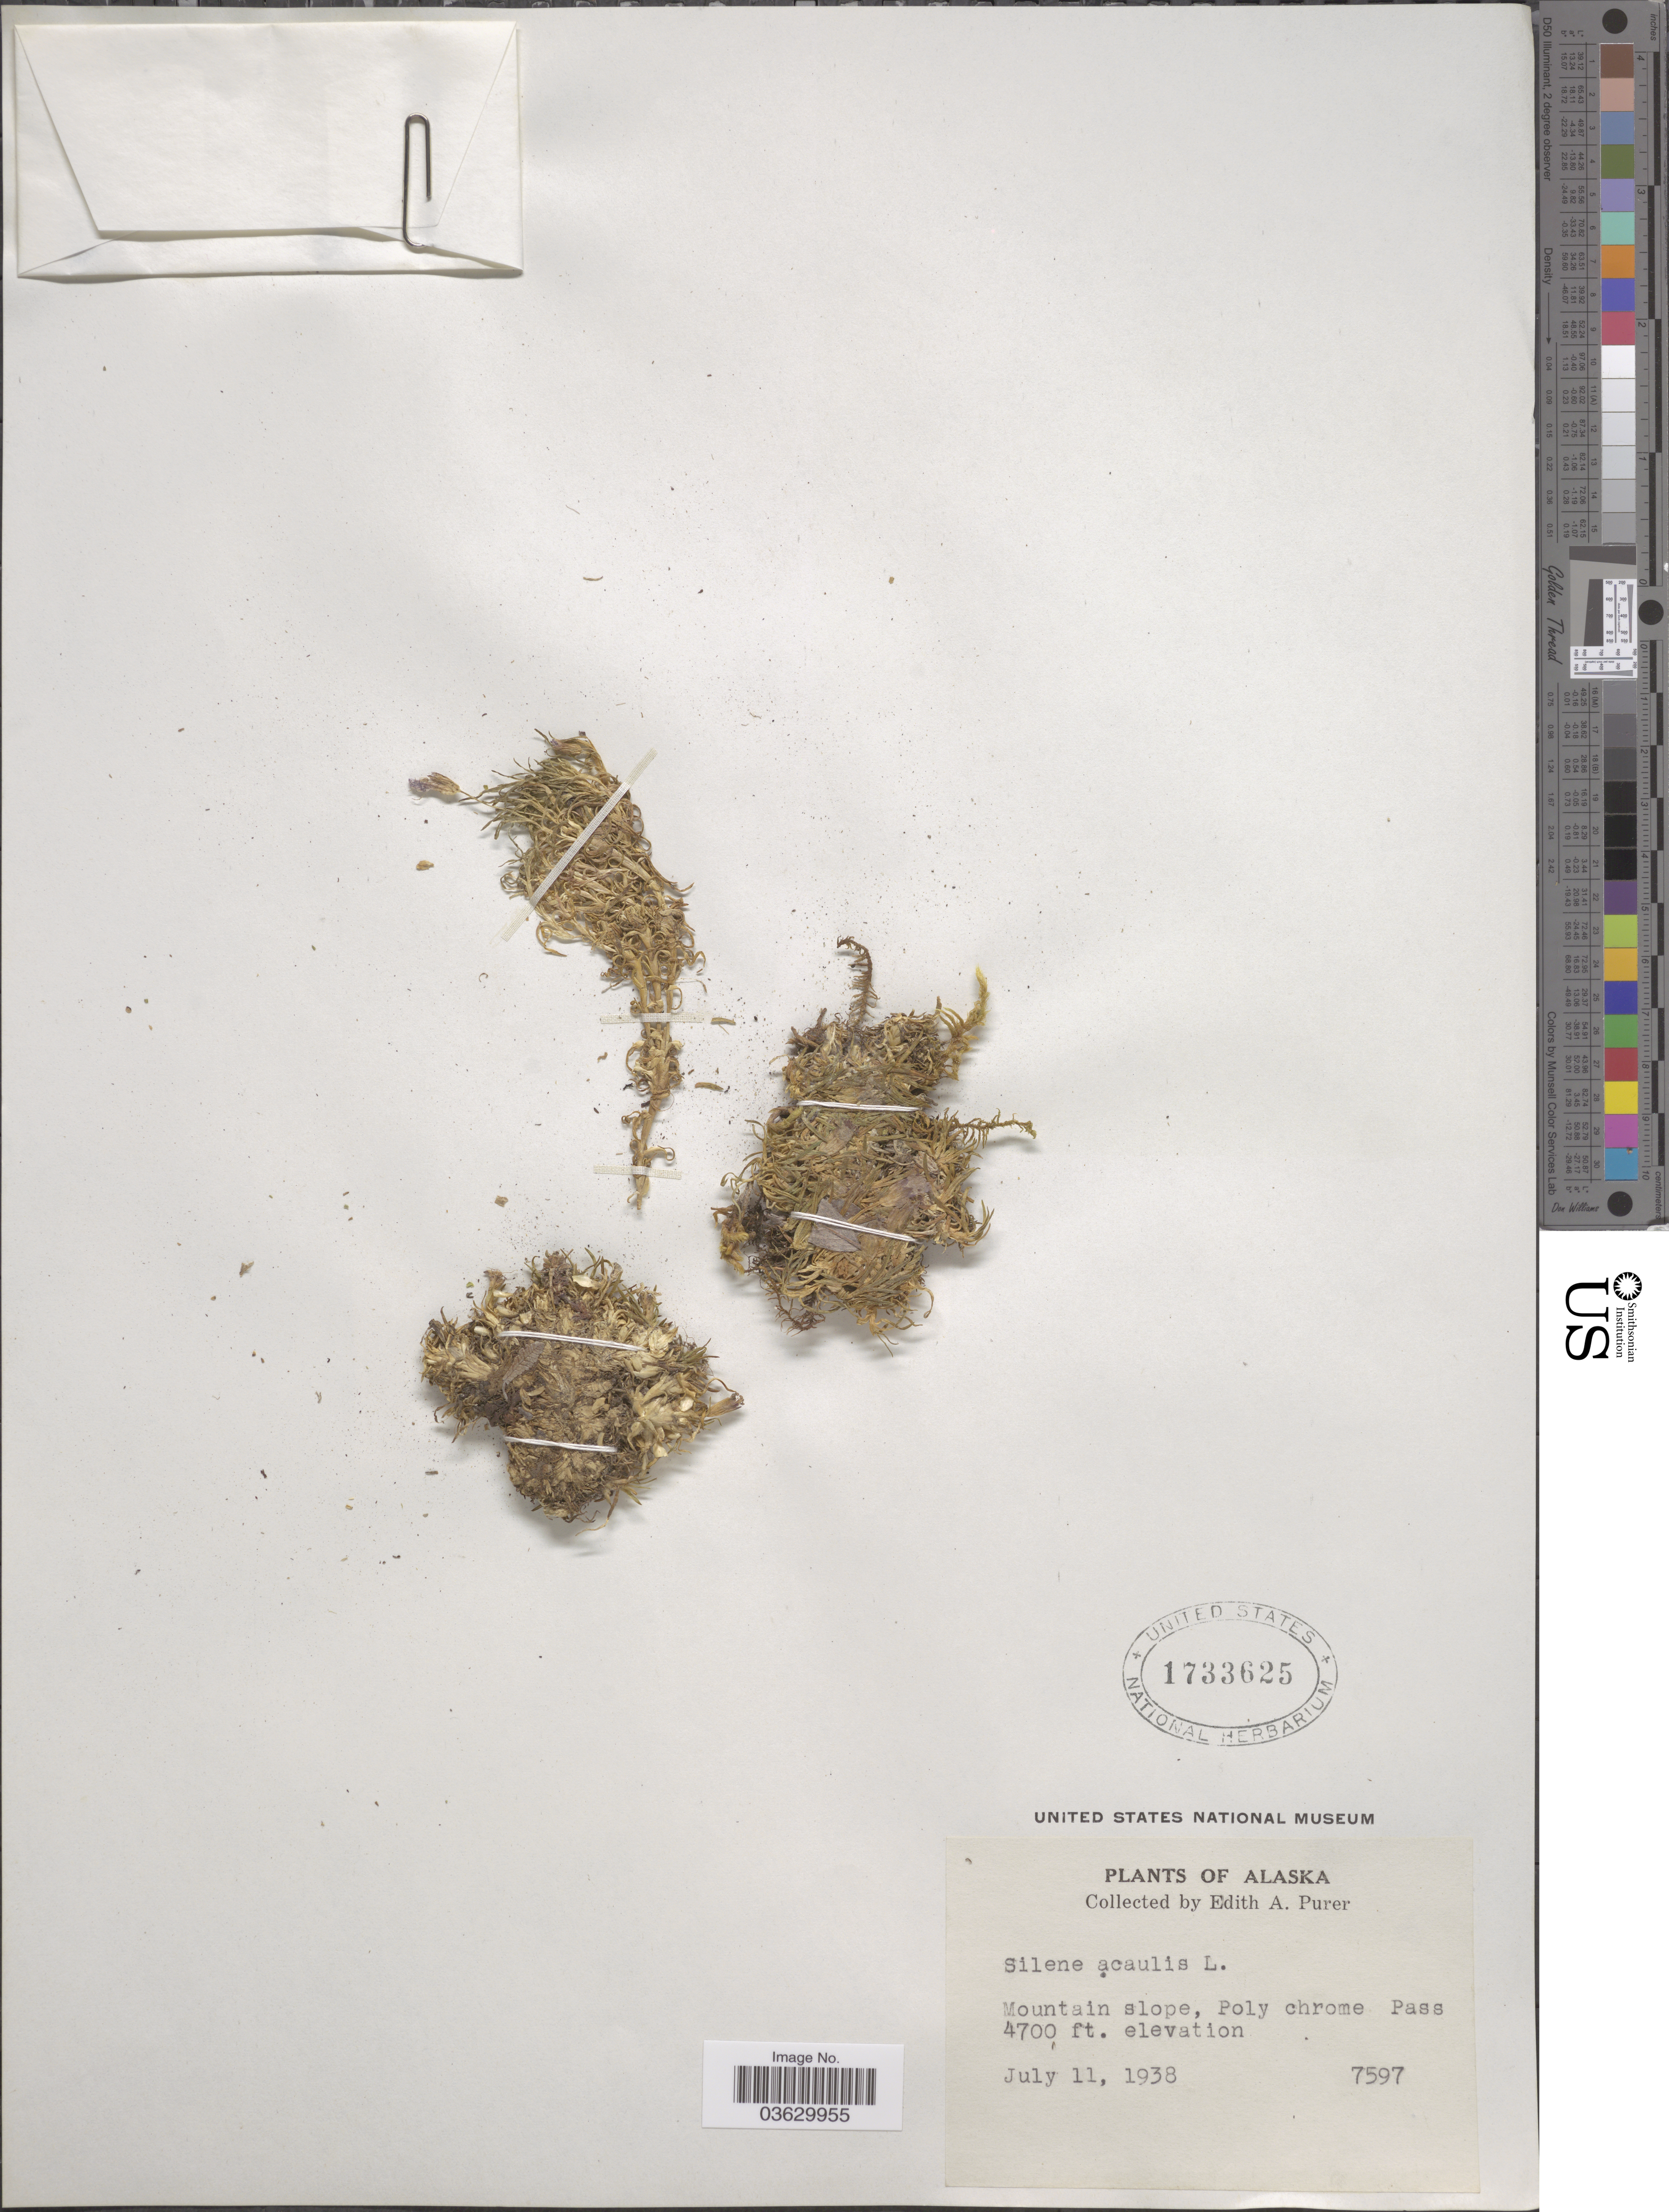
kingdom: Plantae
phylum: Tracheophyta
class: Magnoliopsida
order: Caryophyllales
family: Caryophyllaceae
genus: Silene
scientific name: Silene acaulis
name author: (L.) Jacq.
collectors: E. Purer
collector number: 7597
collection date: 1938-07-11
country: United States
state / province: Alaska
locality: Mountain slope, Poly chrome Pass.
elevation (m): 1433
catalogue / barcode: US 1733625